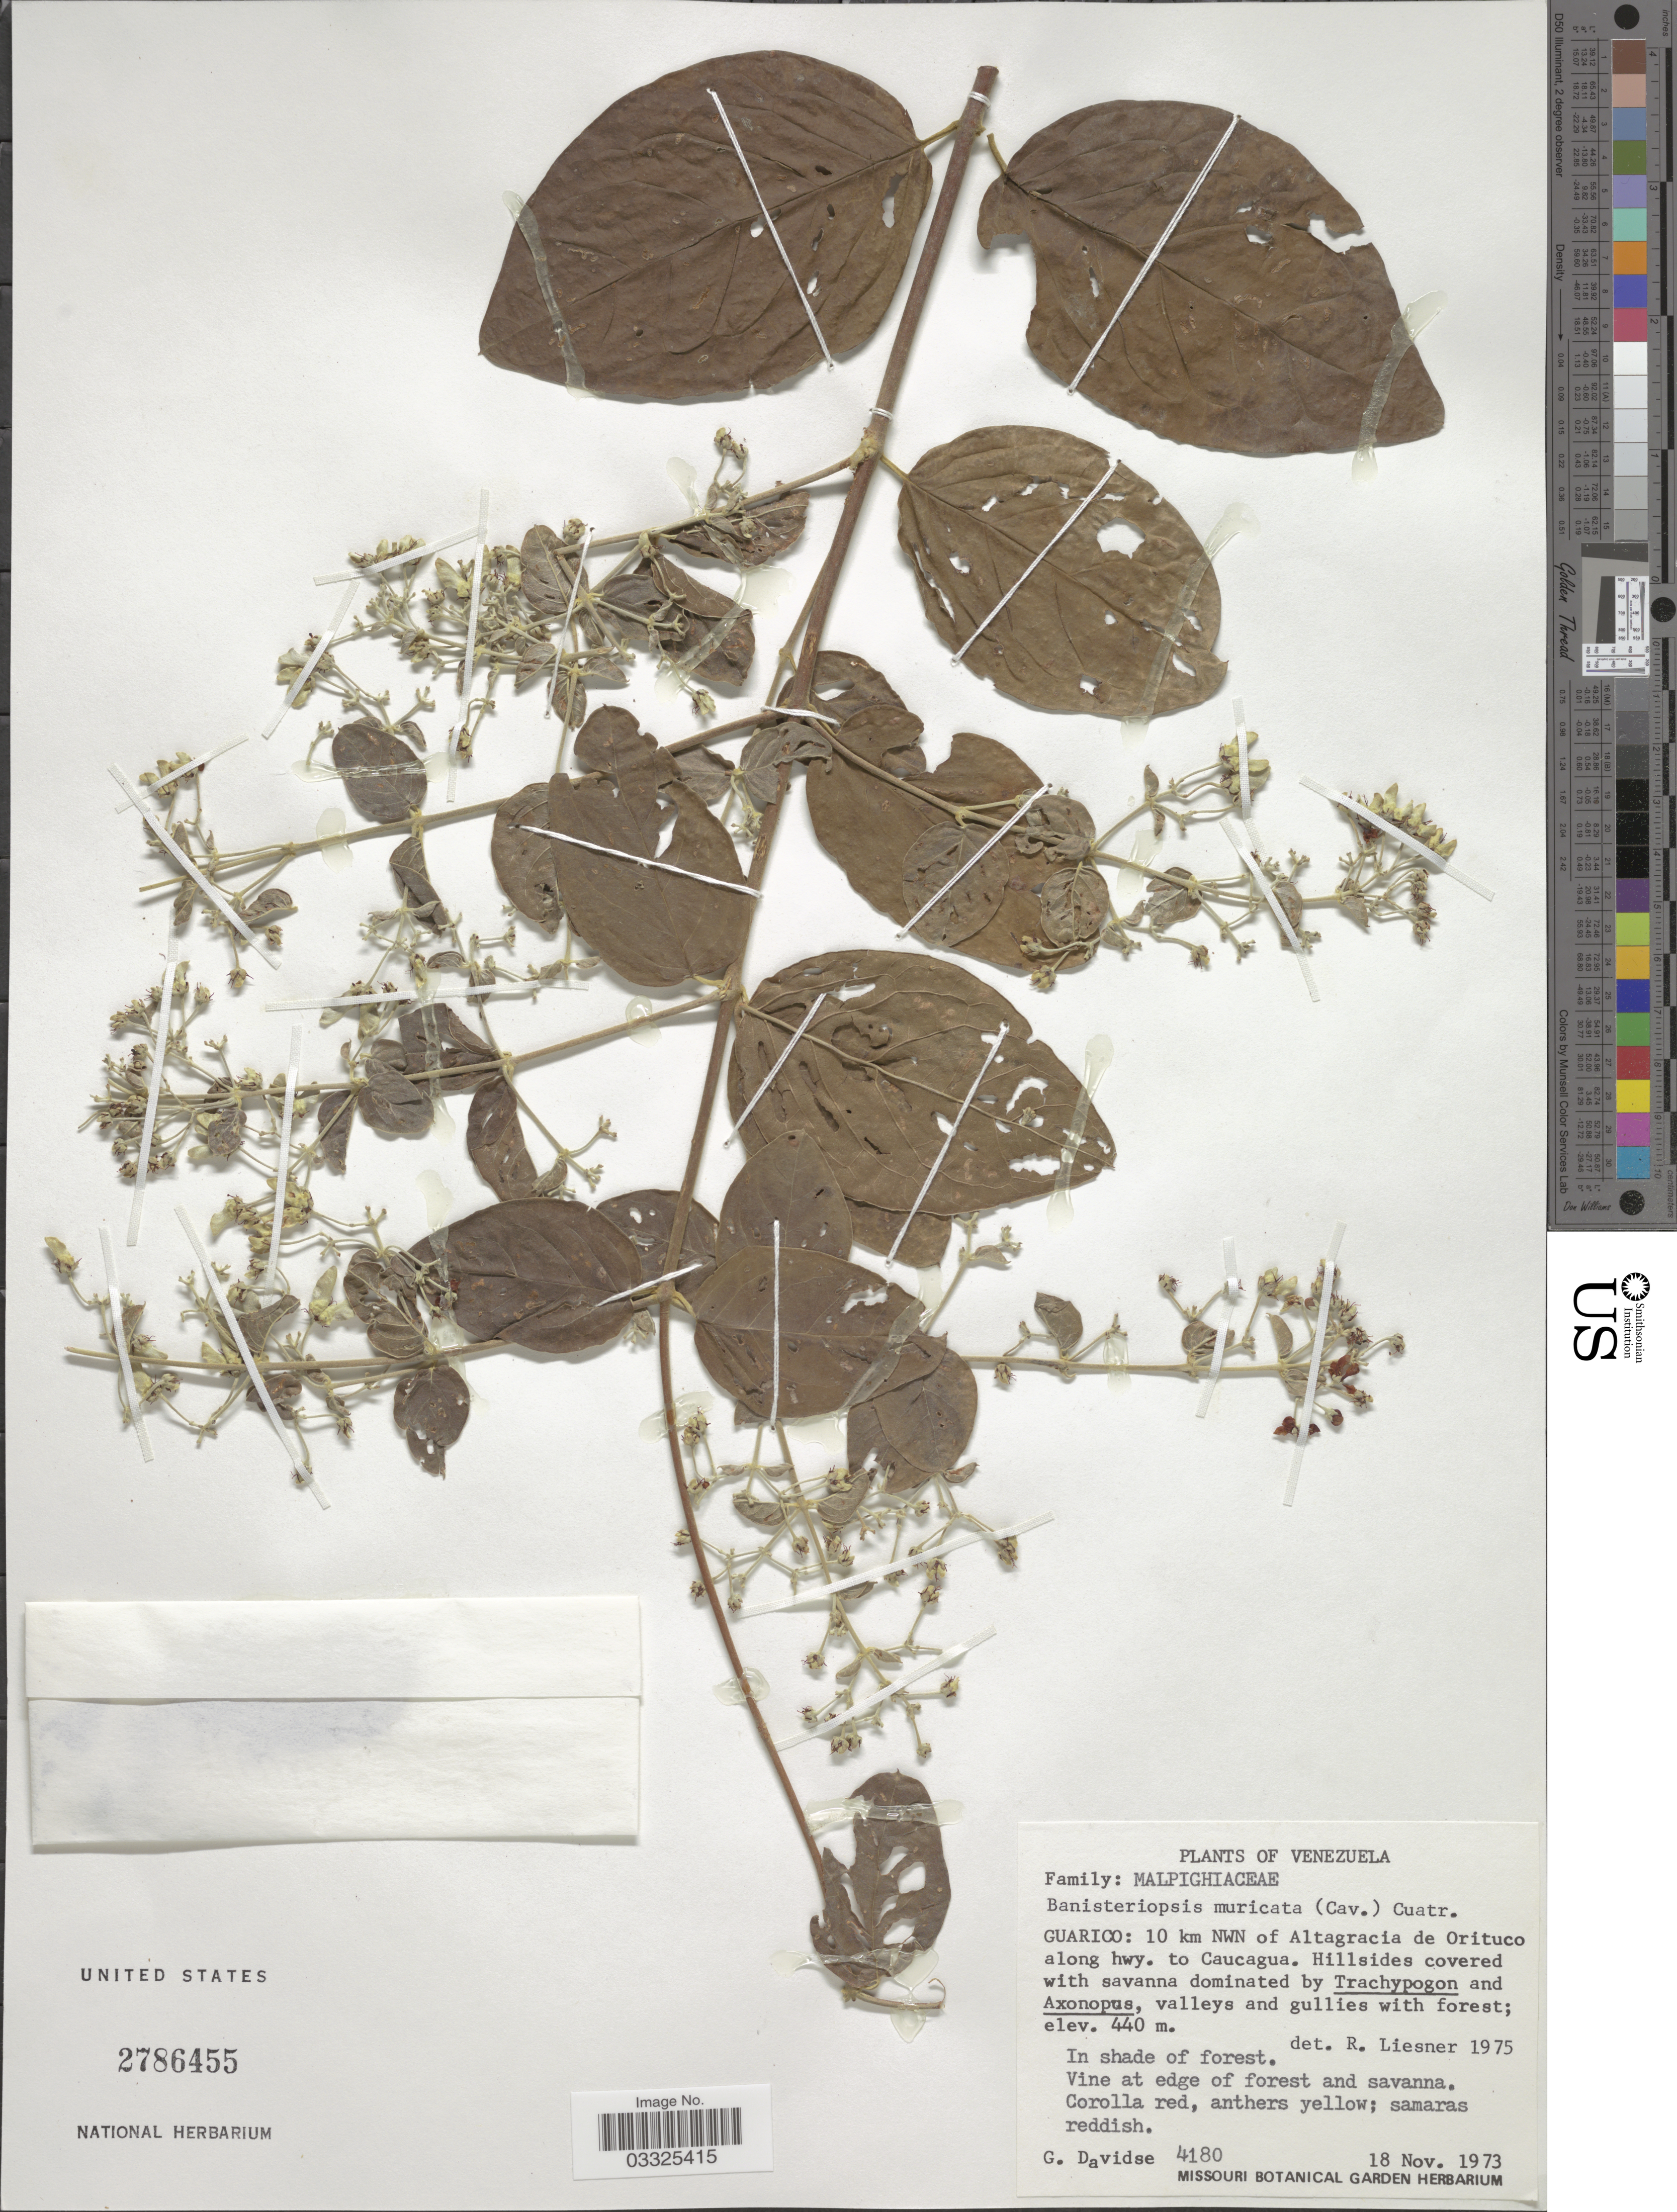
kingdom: Plantae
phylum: Tracheophyta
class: Magnoliopsida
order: Malpighiales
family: Malpighiaceae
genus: Banisteriopsis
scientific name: Banisteriopsis muricata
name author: (Cav.) Cuatrec.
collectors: G. Davidse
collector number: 4180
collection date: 1973-11-18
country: Venezuela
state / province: Guárico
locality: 10 km NWN of Altagracia de Orituco along hwy. to Caucagua.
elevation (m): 440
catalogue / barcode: US 2786455